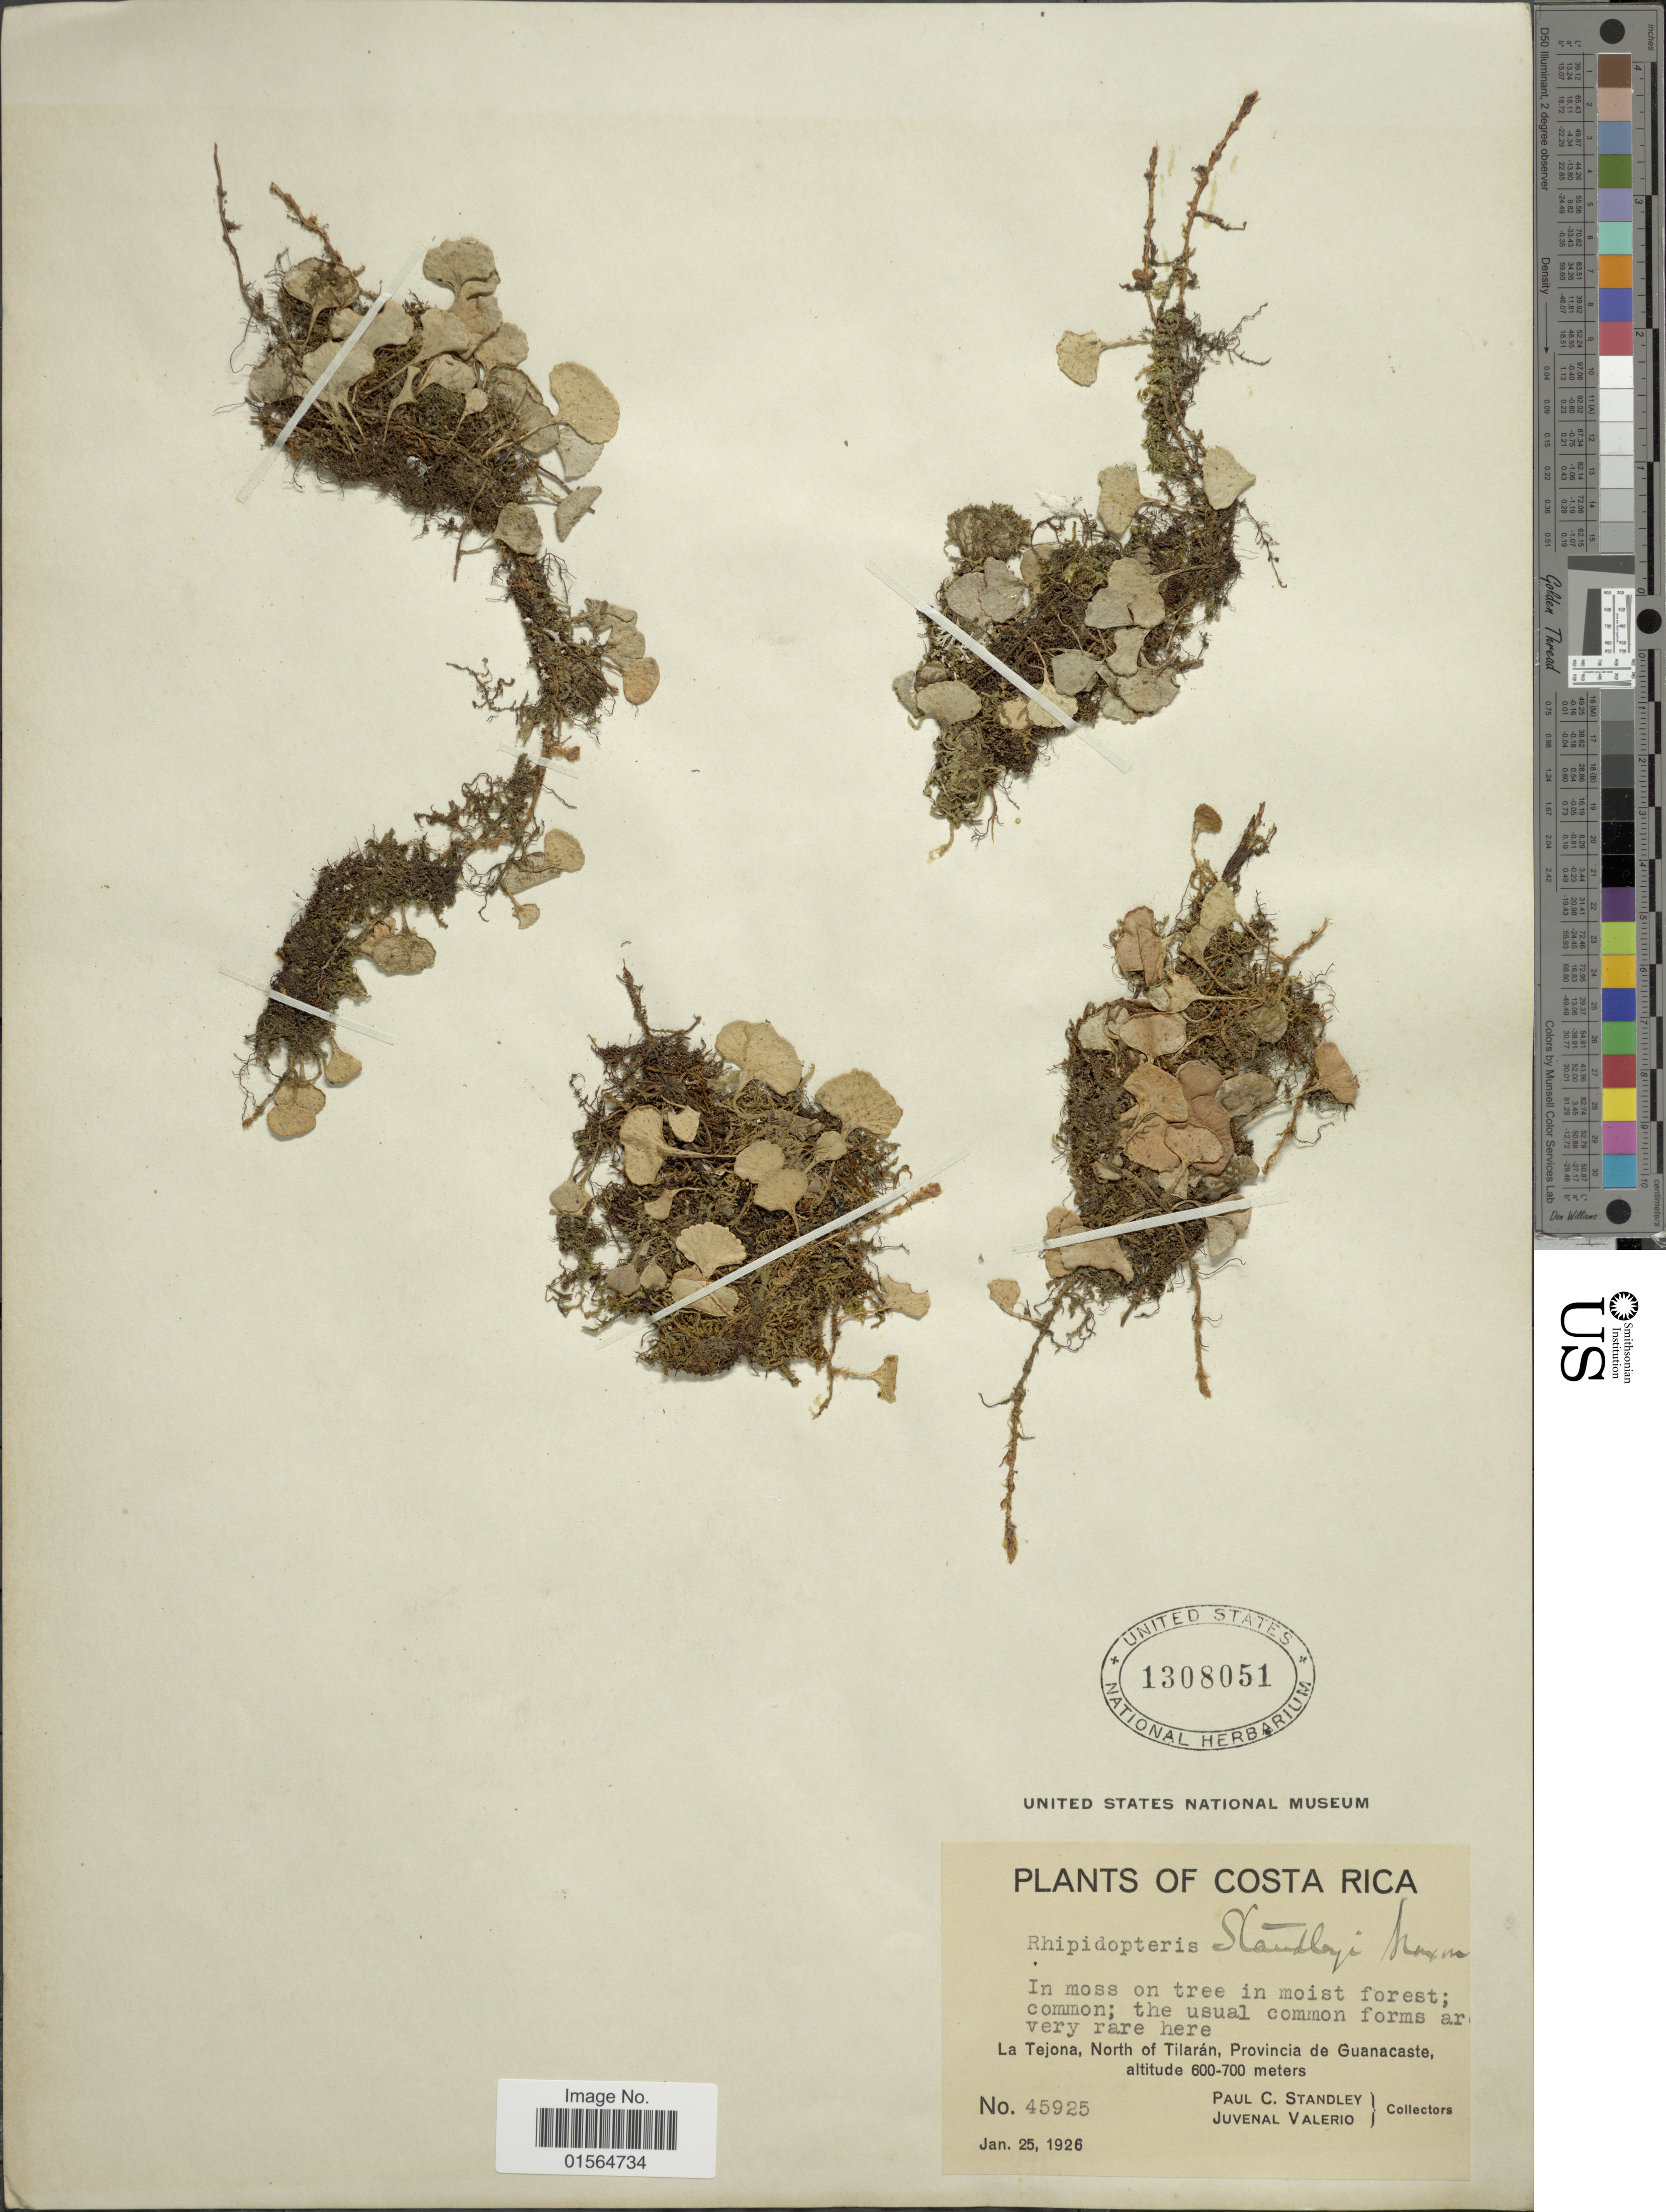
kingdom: Plantae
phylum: Tracheophyta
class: Polypodiopsida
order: Polypodiales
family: Dryopteridaceae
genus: Elaphoglossum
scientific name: Elaphoglossum peltatum f. standleyi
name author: (Maxon) Mickel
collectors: P. C. Standley & J. Valerio R.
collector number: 45925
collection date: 1926-01-25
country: Costa Rica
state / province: Guanacaste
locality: La Tejona, North of Tilaran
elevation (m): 600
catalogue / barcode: US 1308051